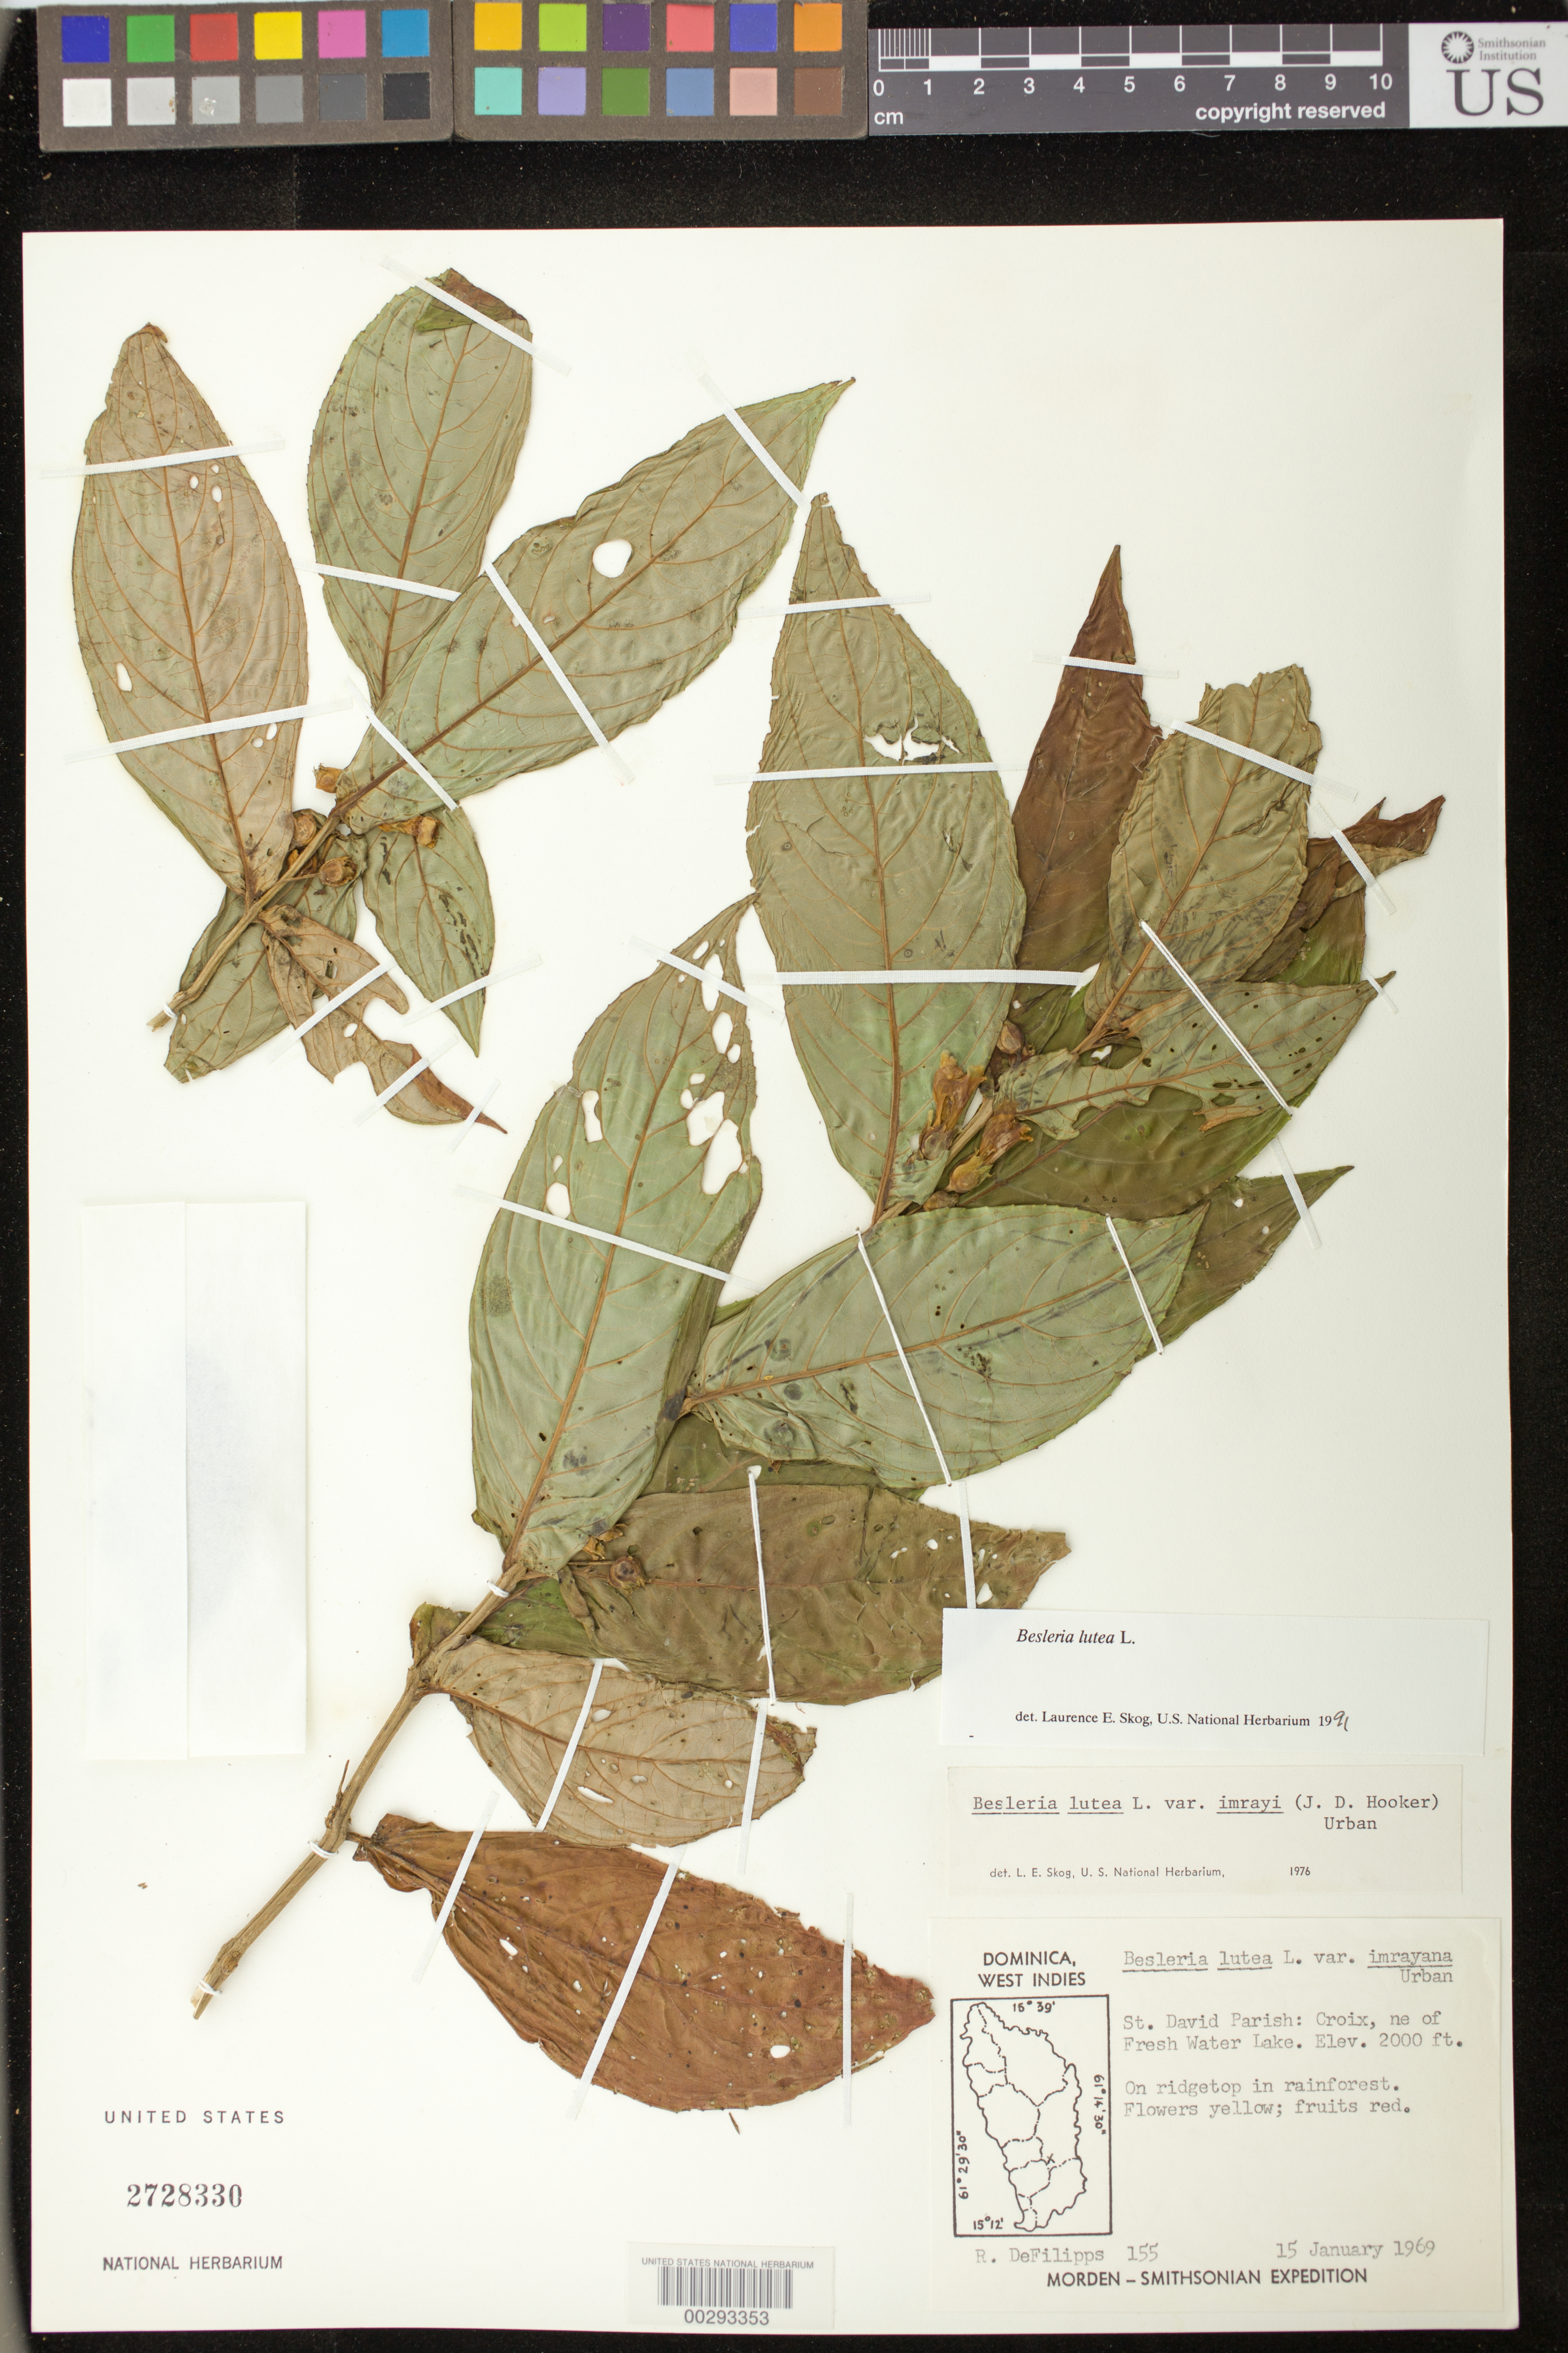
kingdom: Plantae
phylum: Tracheophyta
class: Magnoliopsida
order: Lamiales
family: Gesneriaceae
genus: Besleria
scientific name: Besleria lutea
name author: L.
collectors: R. A. DeFilipps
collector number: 155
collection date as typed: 15 Jan 1969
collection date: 1969-01-15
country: Dominica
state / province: St. David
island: Dominica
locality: Croix, NE of Fresh Water Lake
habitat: In rainforest on ridgetop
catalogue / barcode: US 2728330